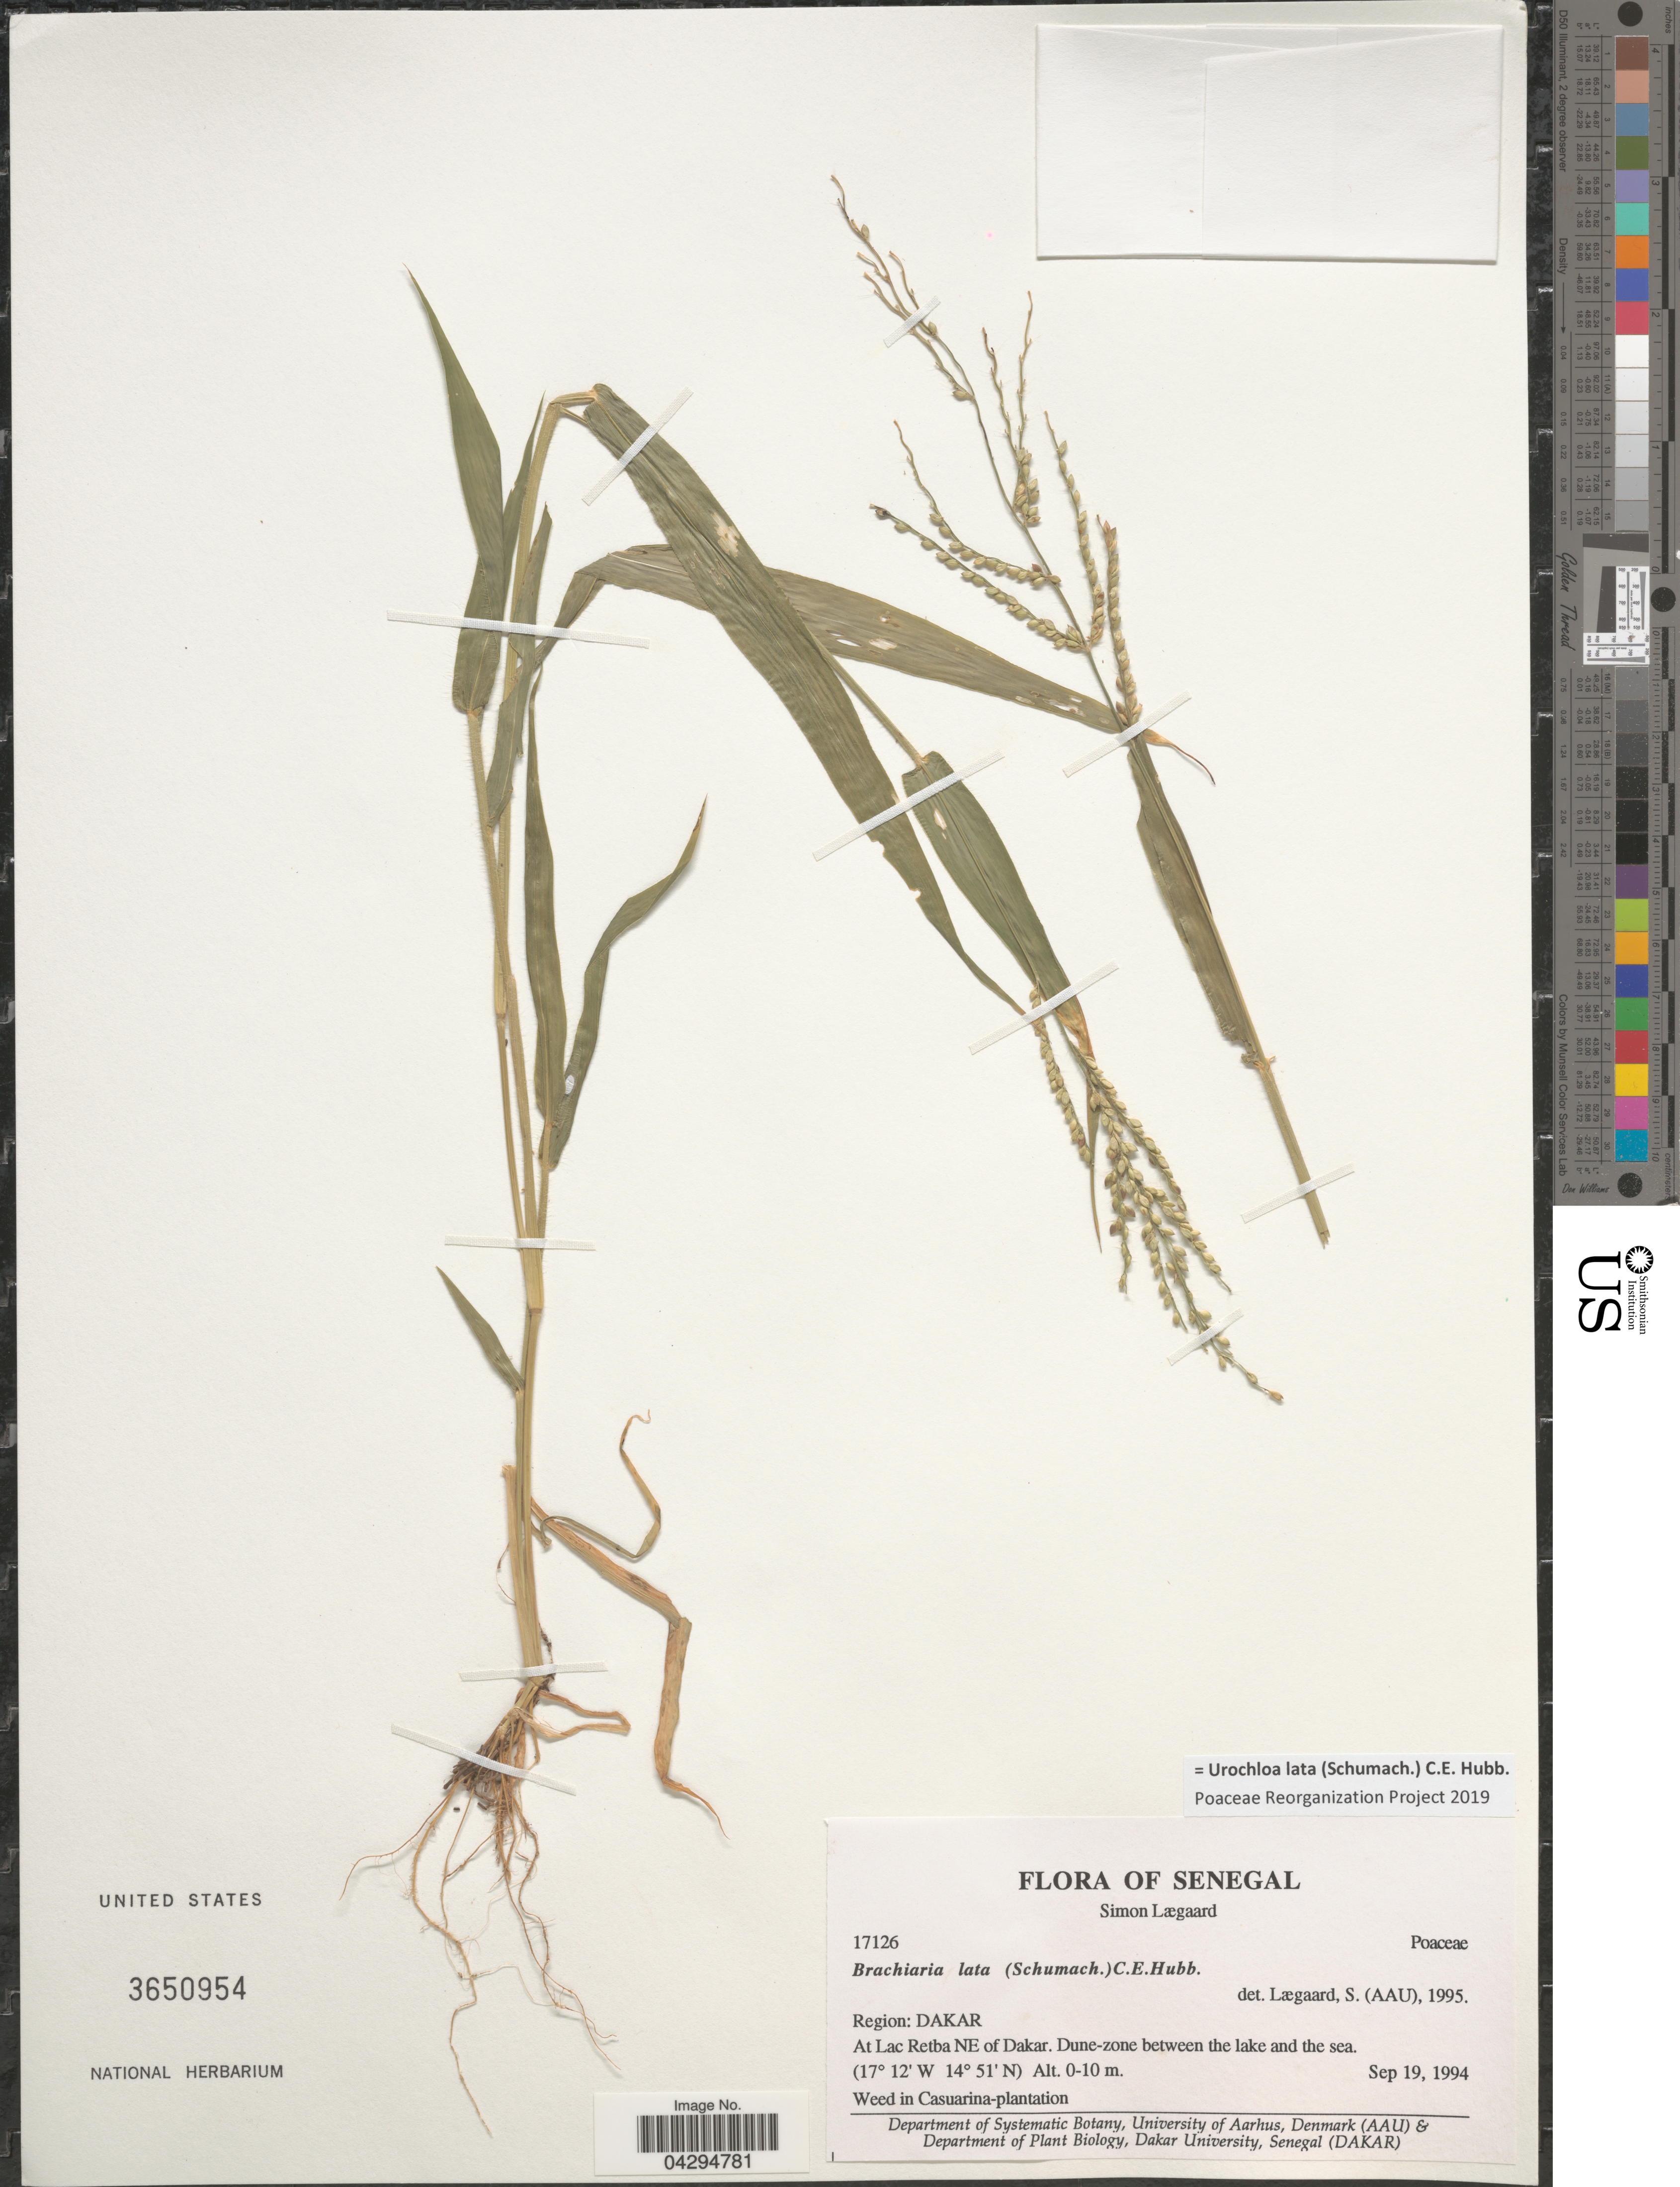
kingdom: Plantae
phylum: Tracheophyta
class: Liliopsida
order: Poales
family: Poaceae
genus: Urochloa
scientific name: Urochloa lata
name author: (Schumach.) C. E. Hubb.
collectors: S. Lægaard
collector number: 17126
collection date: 1994-09-19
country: Senegal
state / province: Dakar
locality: Region: Dakar. At Lac Retba NE of Dakar. Dune-zone between the lake and the sea. Weed in Casuarina-plantation.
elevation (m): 0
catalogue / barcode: US 3650954